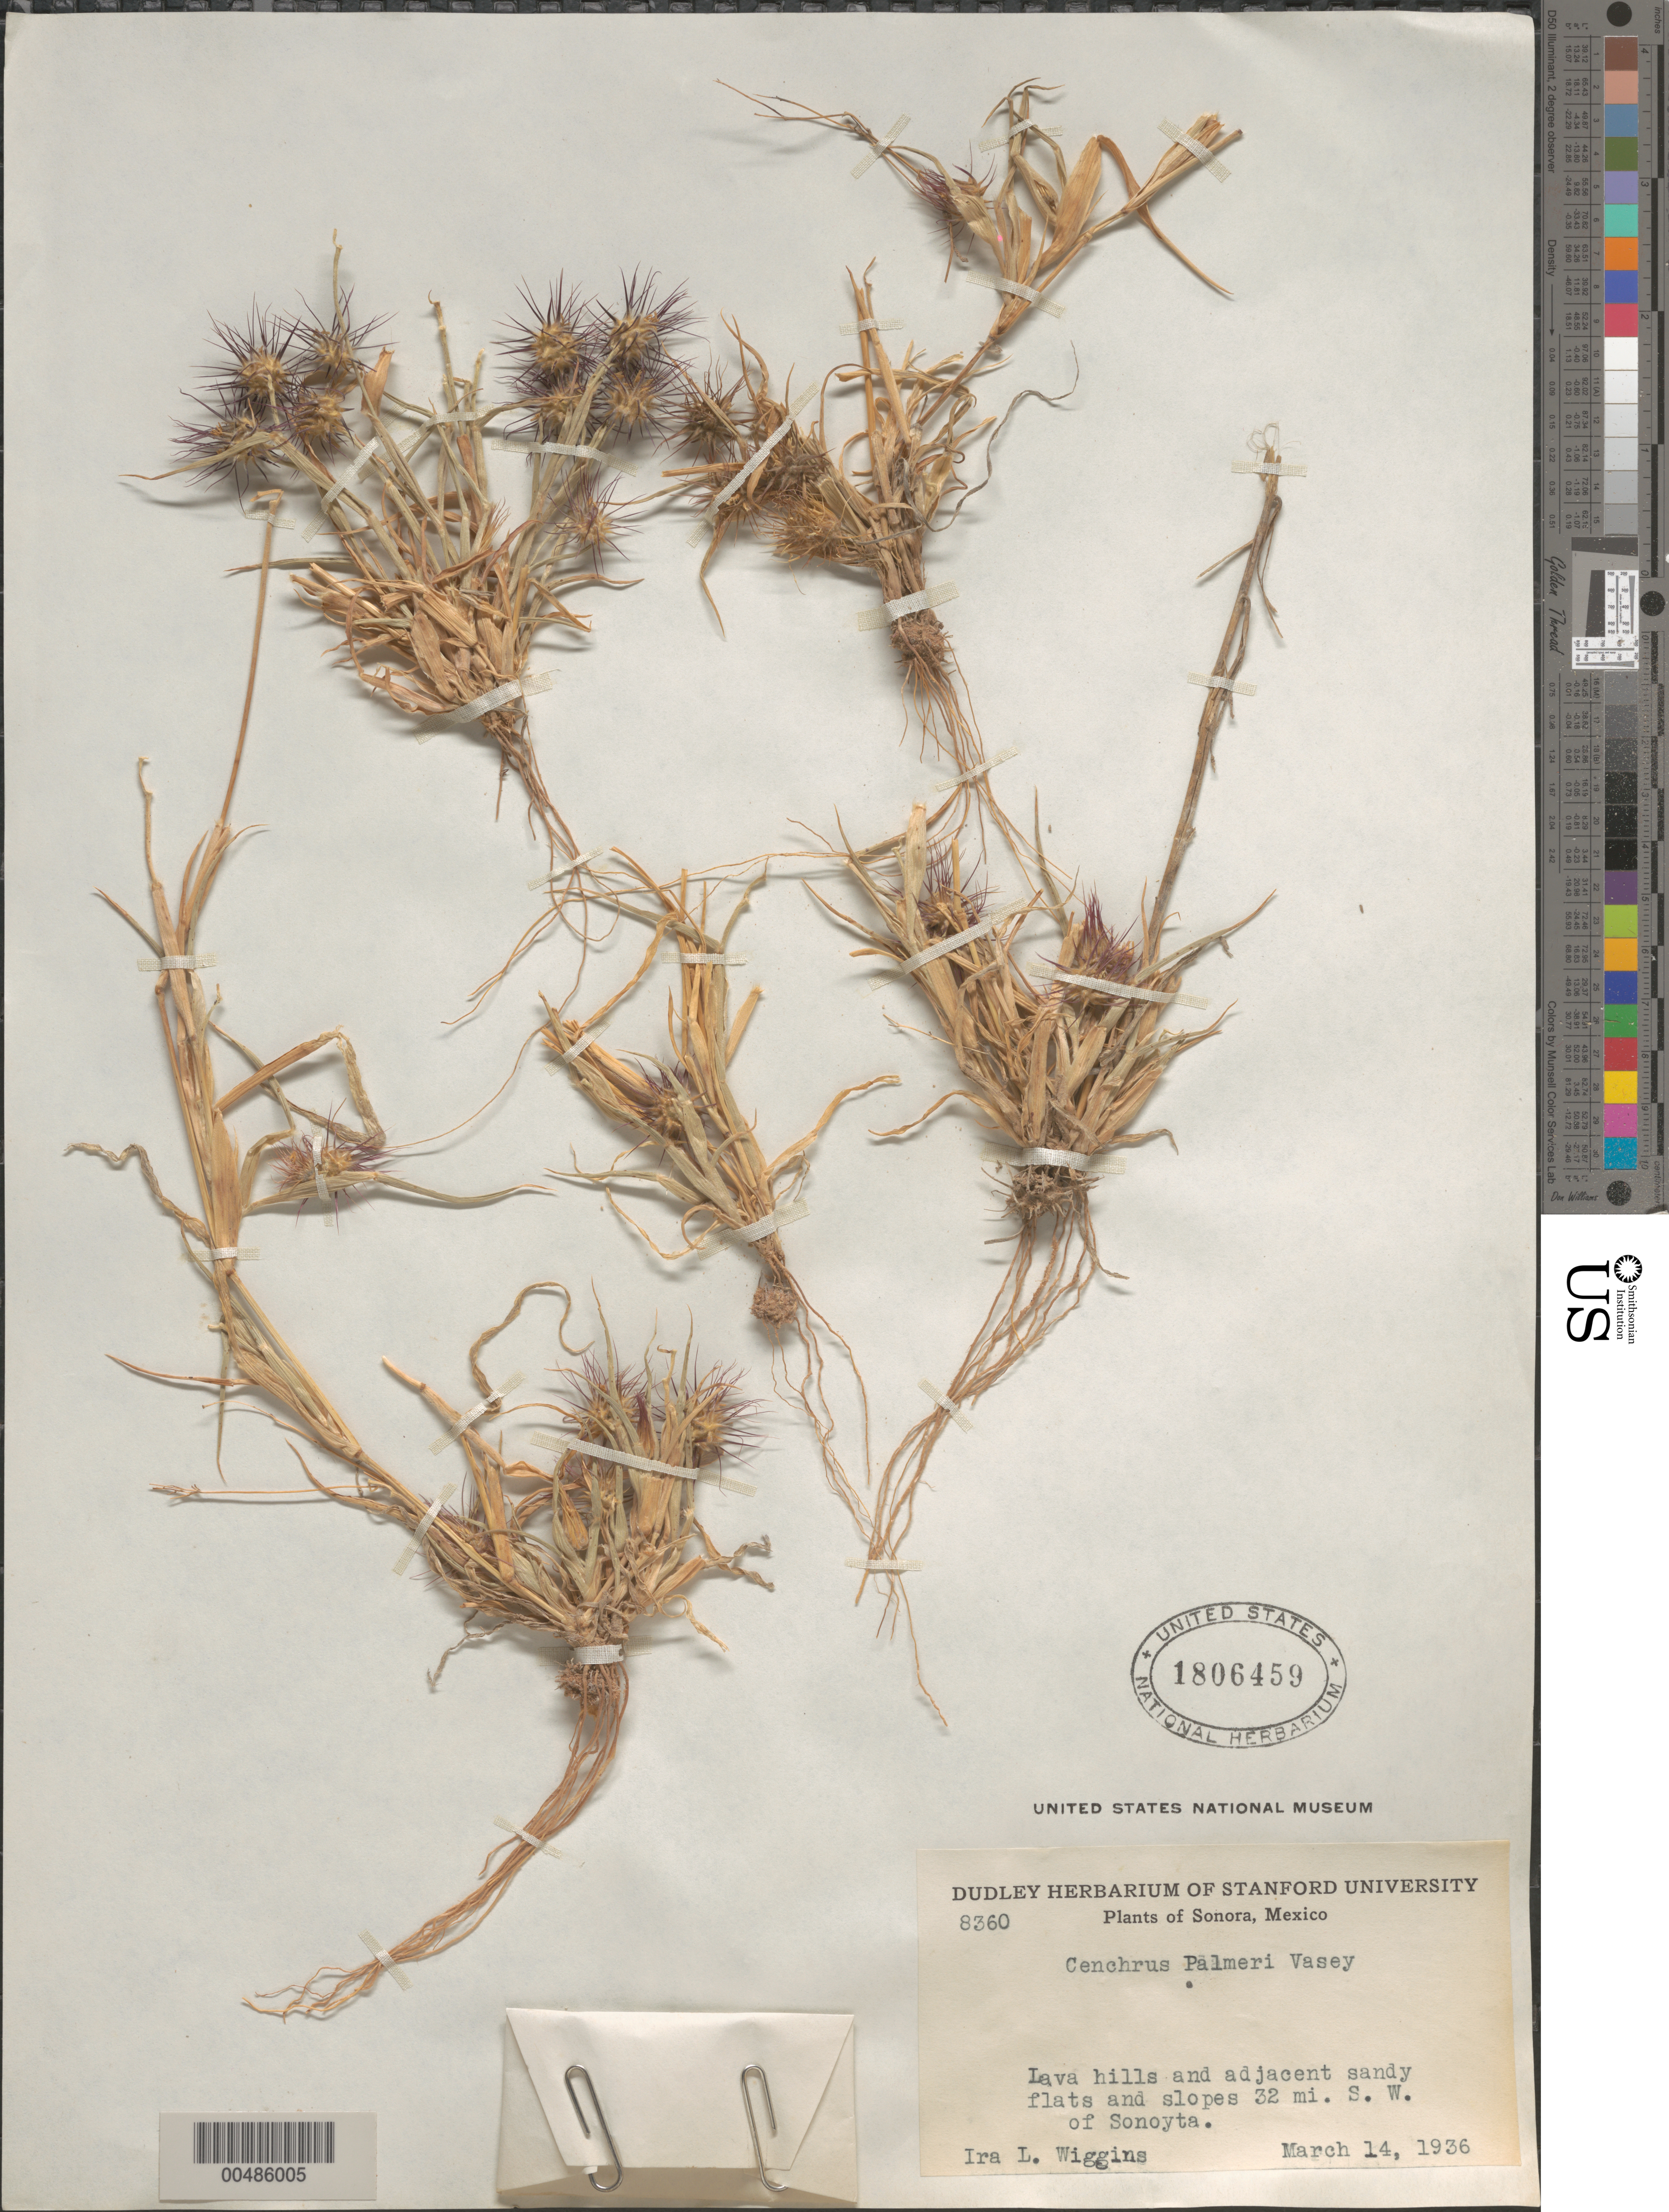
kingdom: Plantae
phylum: Tracheophyta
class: Liliopsida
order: Poales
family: Poaceae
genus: Cenchrus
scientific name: Cenchrus palmeri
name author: Vasey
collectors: I. L. Wiggins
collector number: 8360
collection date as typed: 14 Mar 1936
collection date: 1936-03-14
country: Mexico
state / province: Sinaloa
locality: Slopes 32 mi SW of Sonoyta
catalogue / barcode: US 1806459